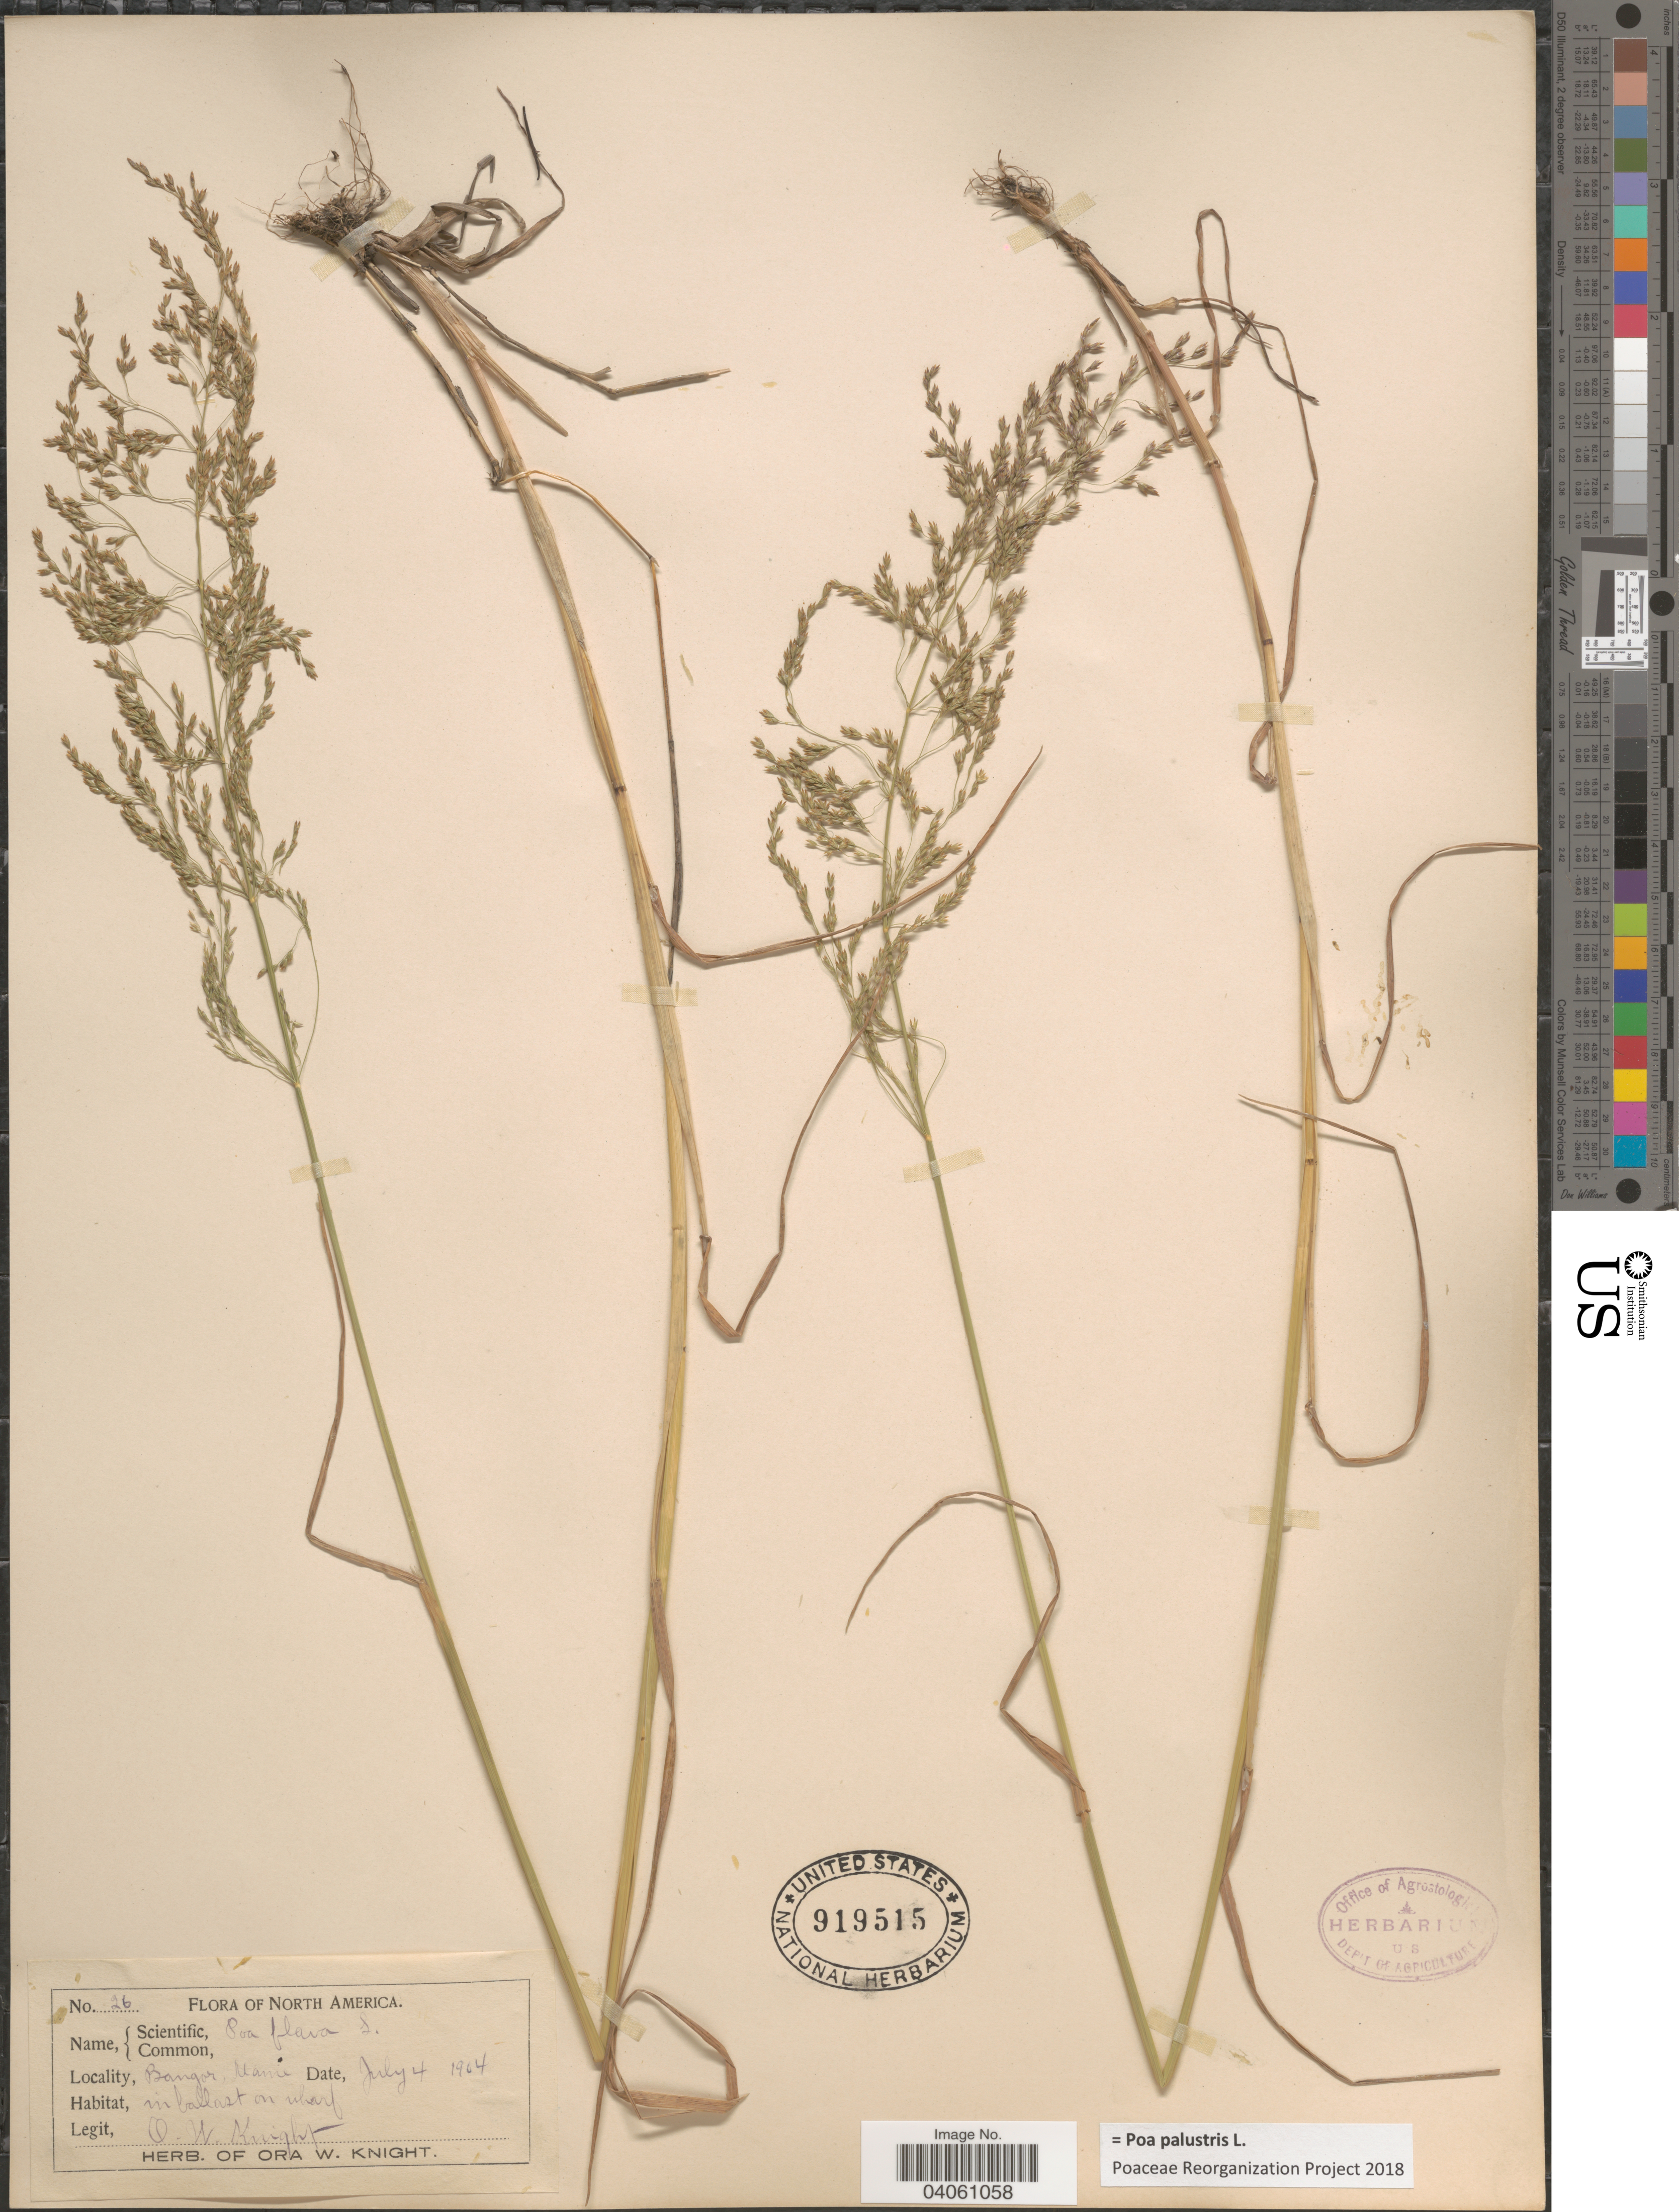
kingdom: Plantae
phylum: Tracheophyta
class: Liliopsida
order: Poales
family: Poaceae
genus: Poa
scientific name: Poa palustris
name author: L.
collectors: O. Knight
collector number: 26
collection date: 1904-07-04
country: United States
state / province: Maine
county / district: Penobscot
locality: Bangor.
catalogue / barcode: US 919515